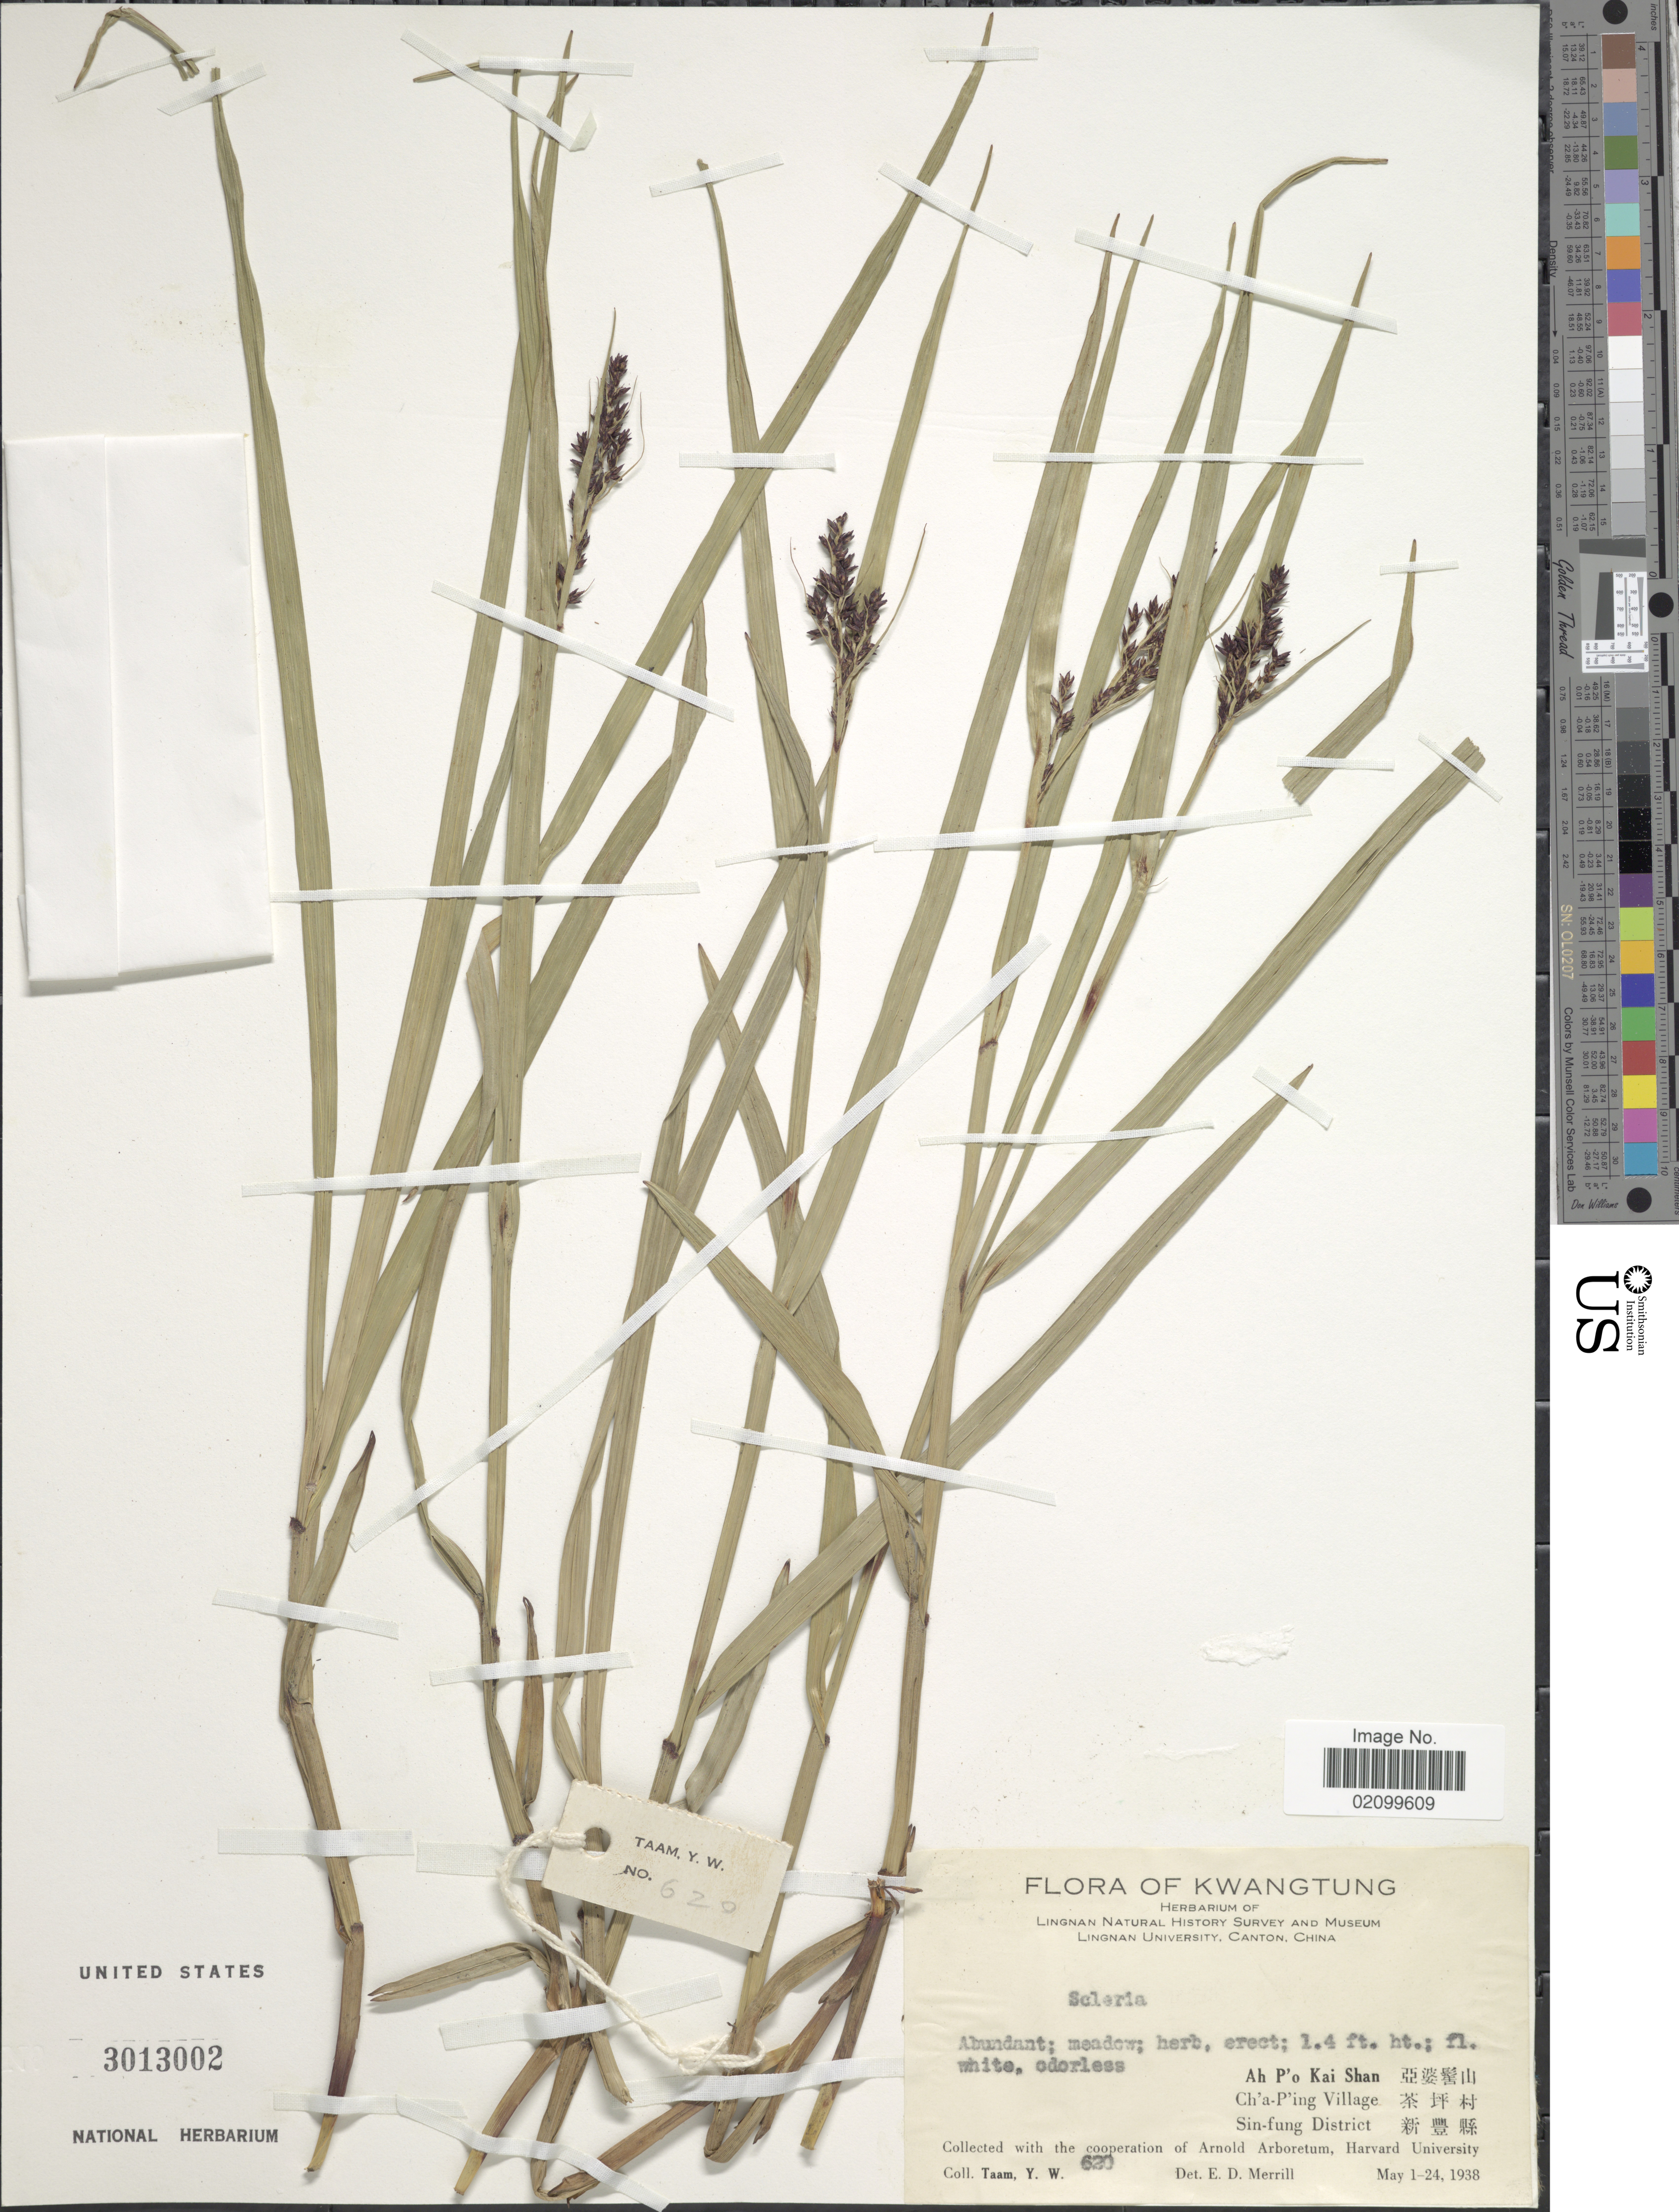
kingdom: Plantae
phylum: Tracheophyta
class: Liliopsida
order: Poales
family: Cyperaceae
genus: Scleria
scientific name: Scleria sp.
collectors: Y. W. Taam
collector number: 620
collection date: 1938-05-01/1938-05-24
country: China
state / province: Guangdong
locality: Kwangtung. Ah P'o Kai Shan. Ch'a- P'ing Village, Sin-fung District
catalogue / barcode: US 3013002